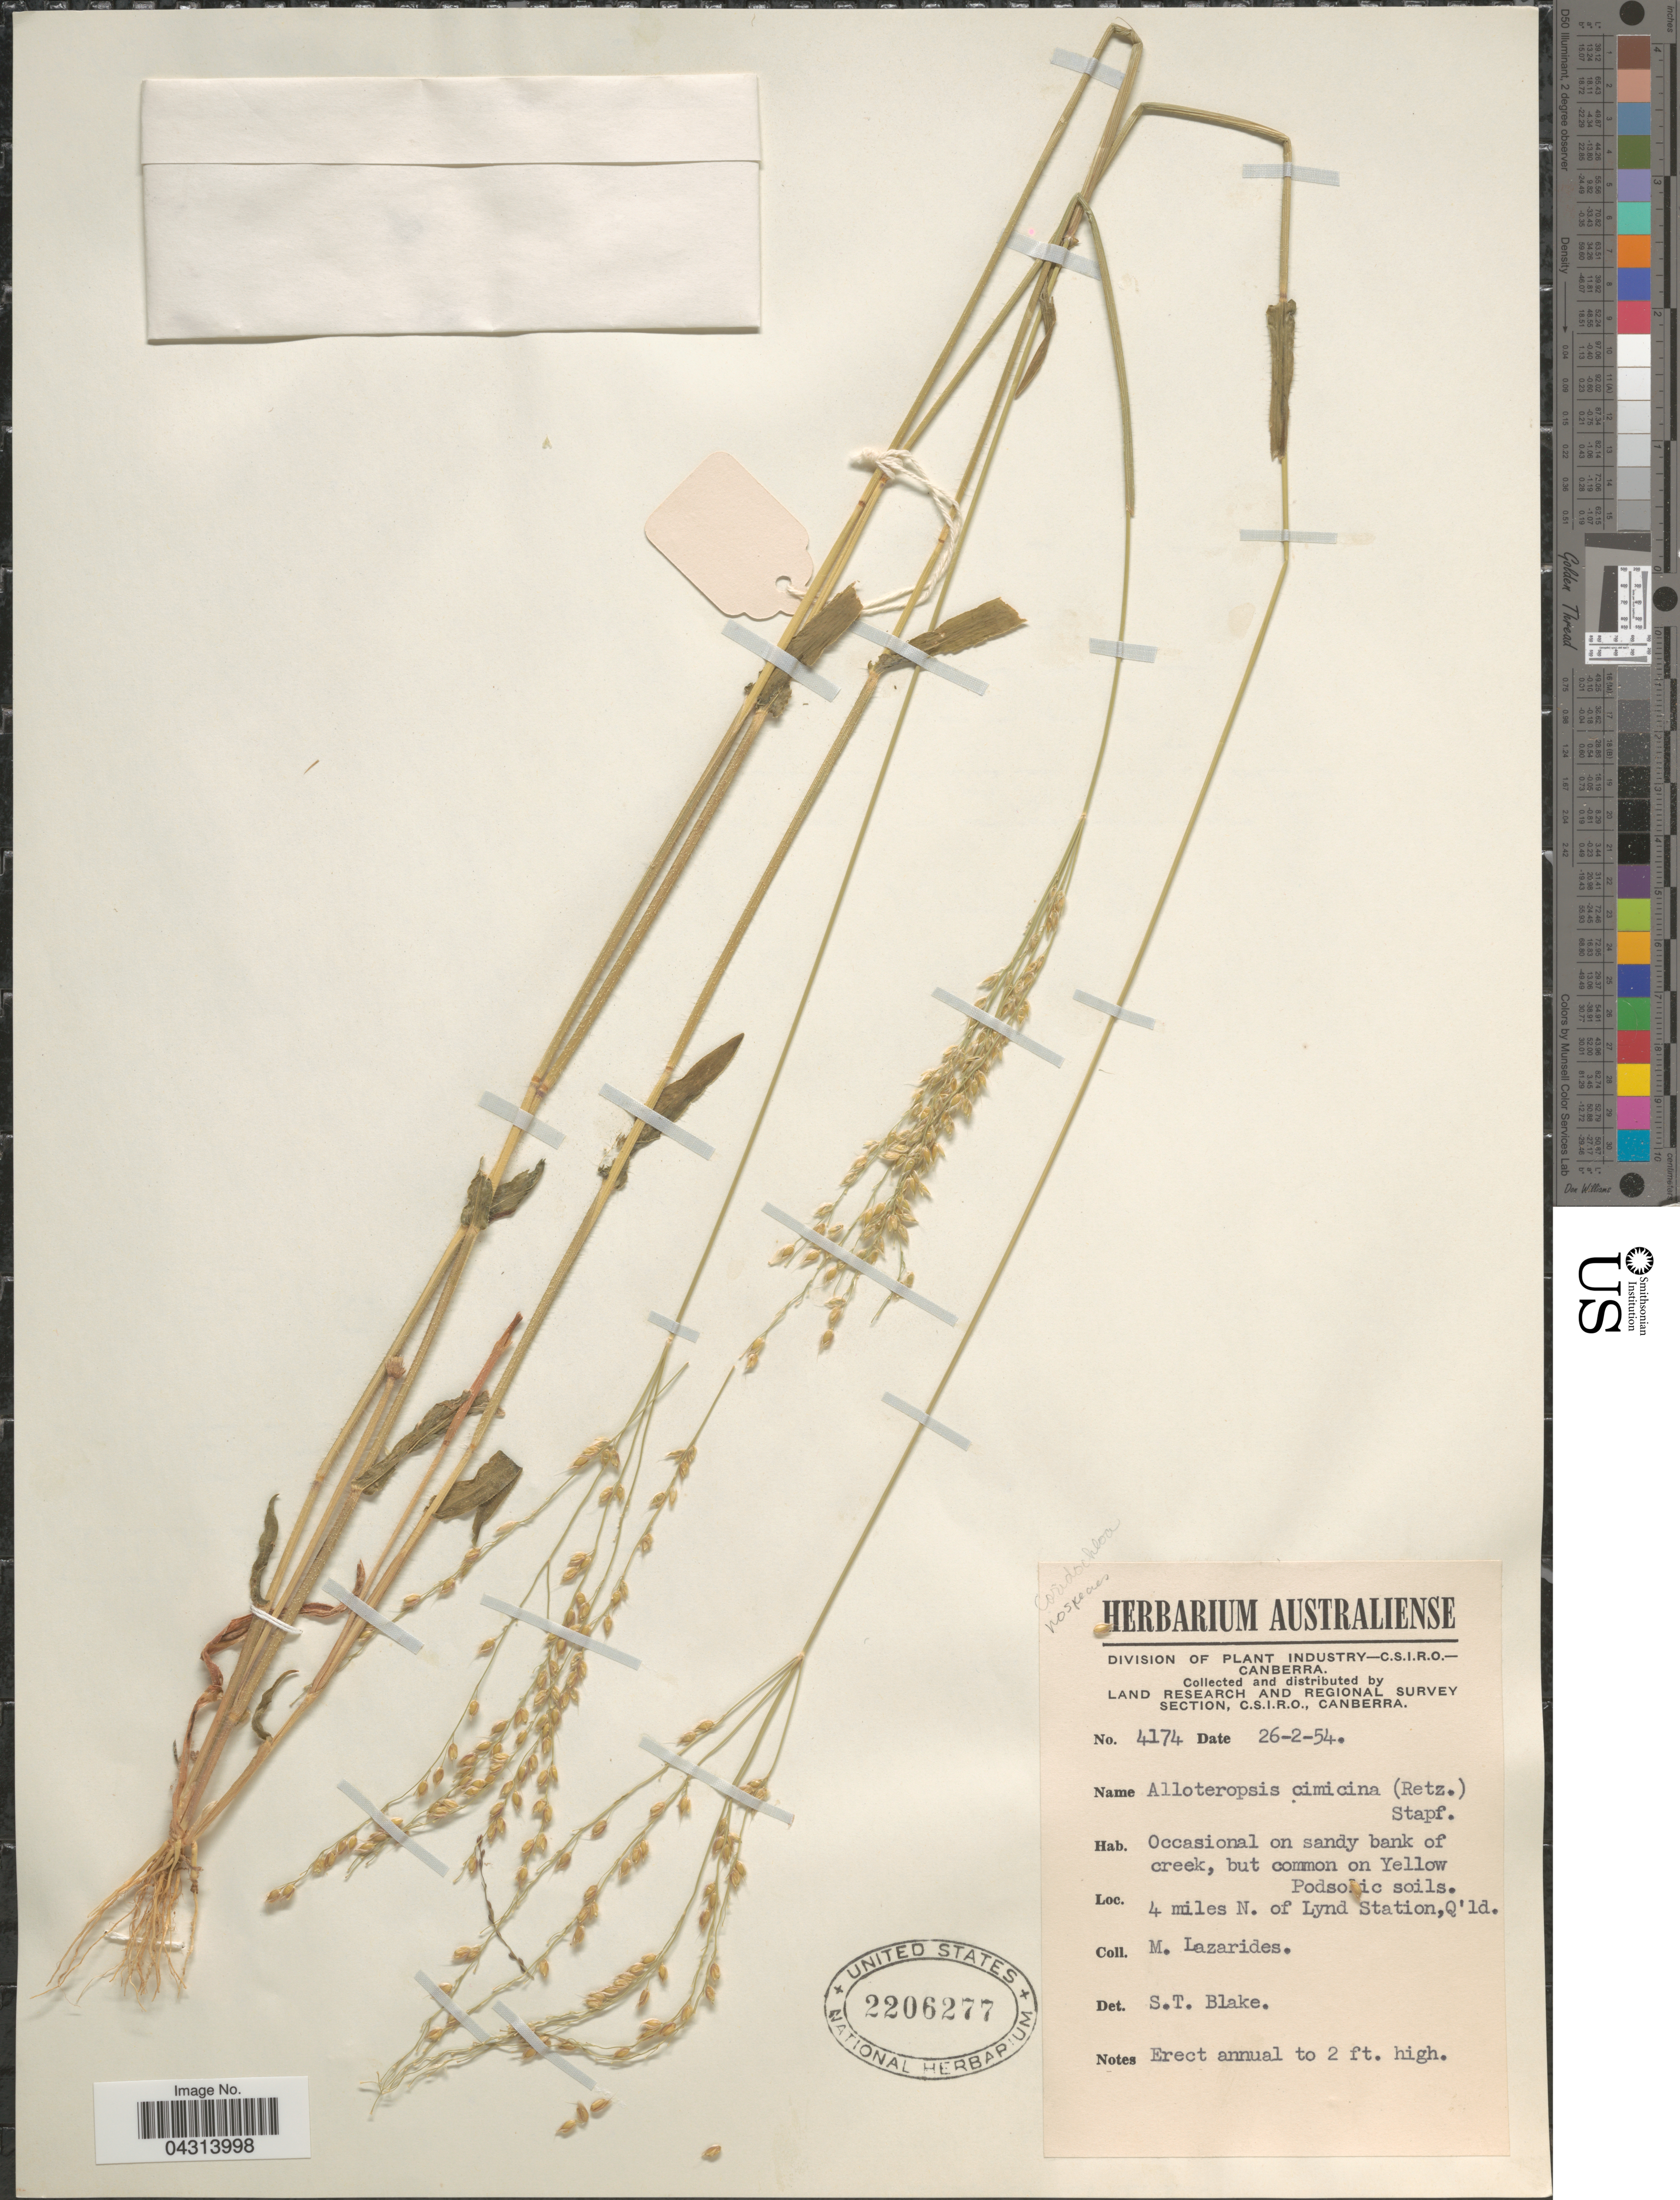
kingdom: Plantae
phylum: Tracheophyta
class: Liliopsida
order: Poales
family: Poaceae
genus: Alloteropsis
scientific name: Alloteropsis cimicina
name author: (L.) Stapf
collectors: M. Lazarides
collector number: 4174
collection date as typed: Transcribed d/m/y: 26/2/54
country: Australia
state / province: Queensland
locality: Occasional on sandy bank of creek, but common on Yellow Podsolic soils. 4 miles N. of Lynd Station, Q'ld.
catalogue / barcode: US 2206277